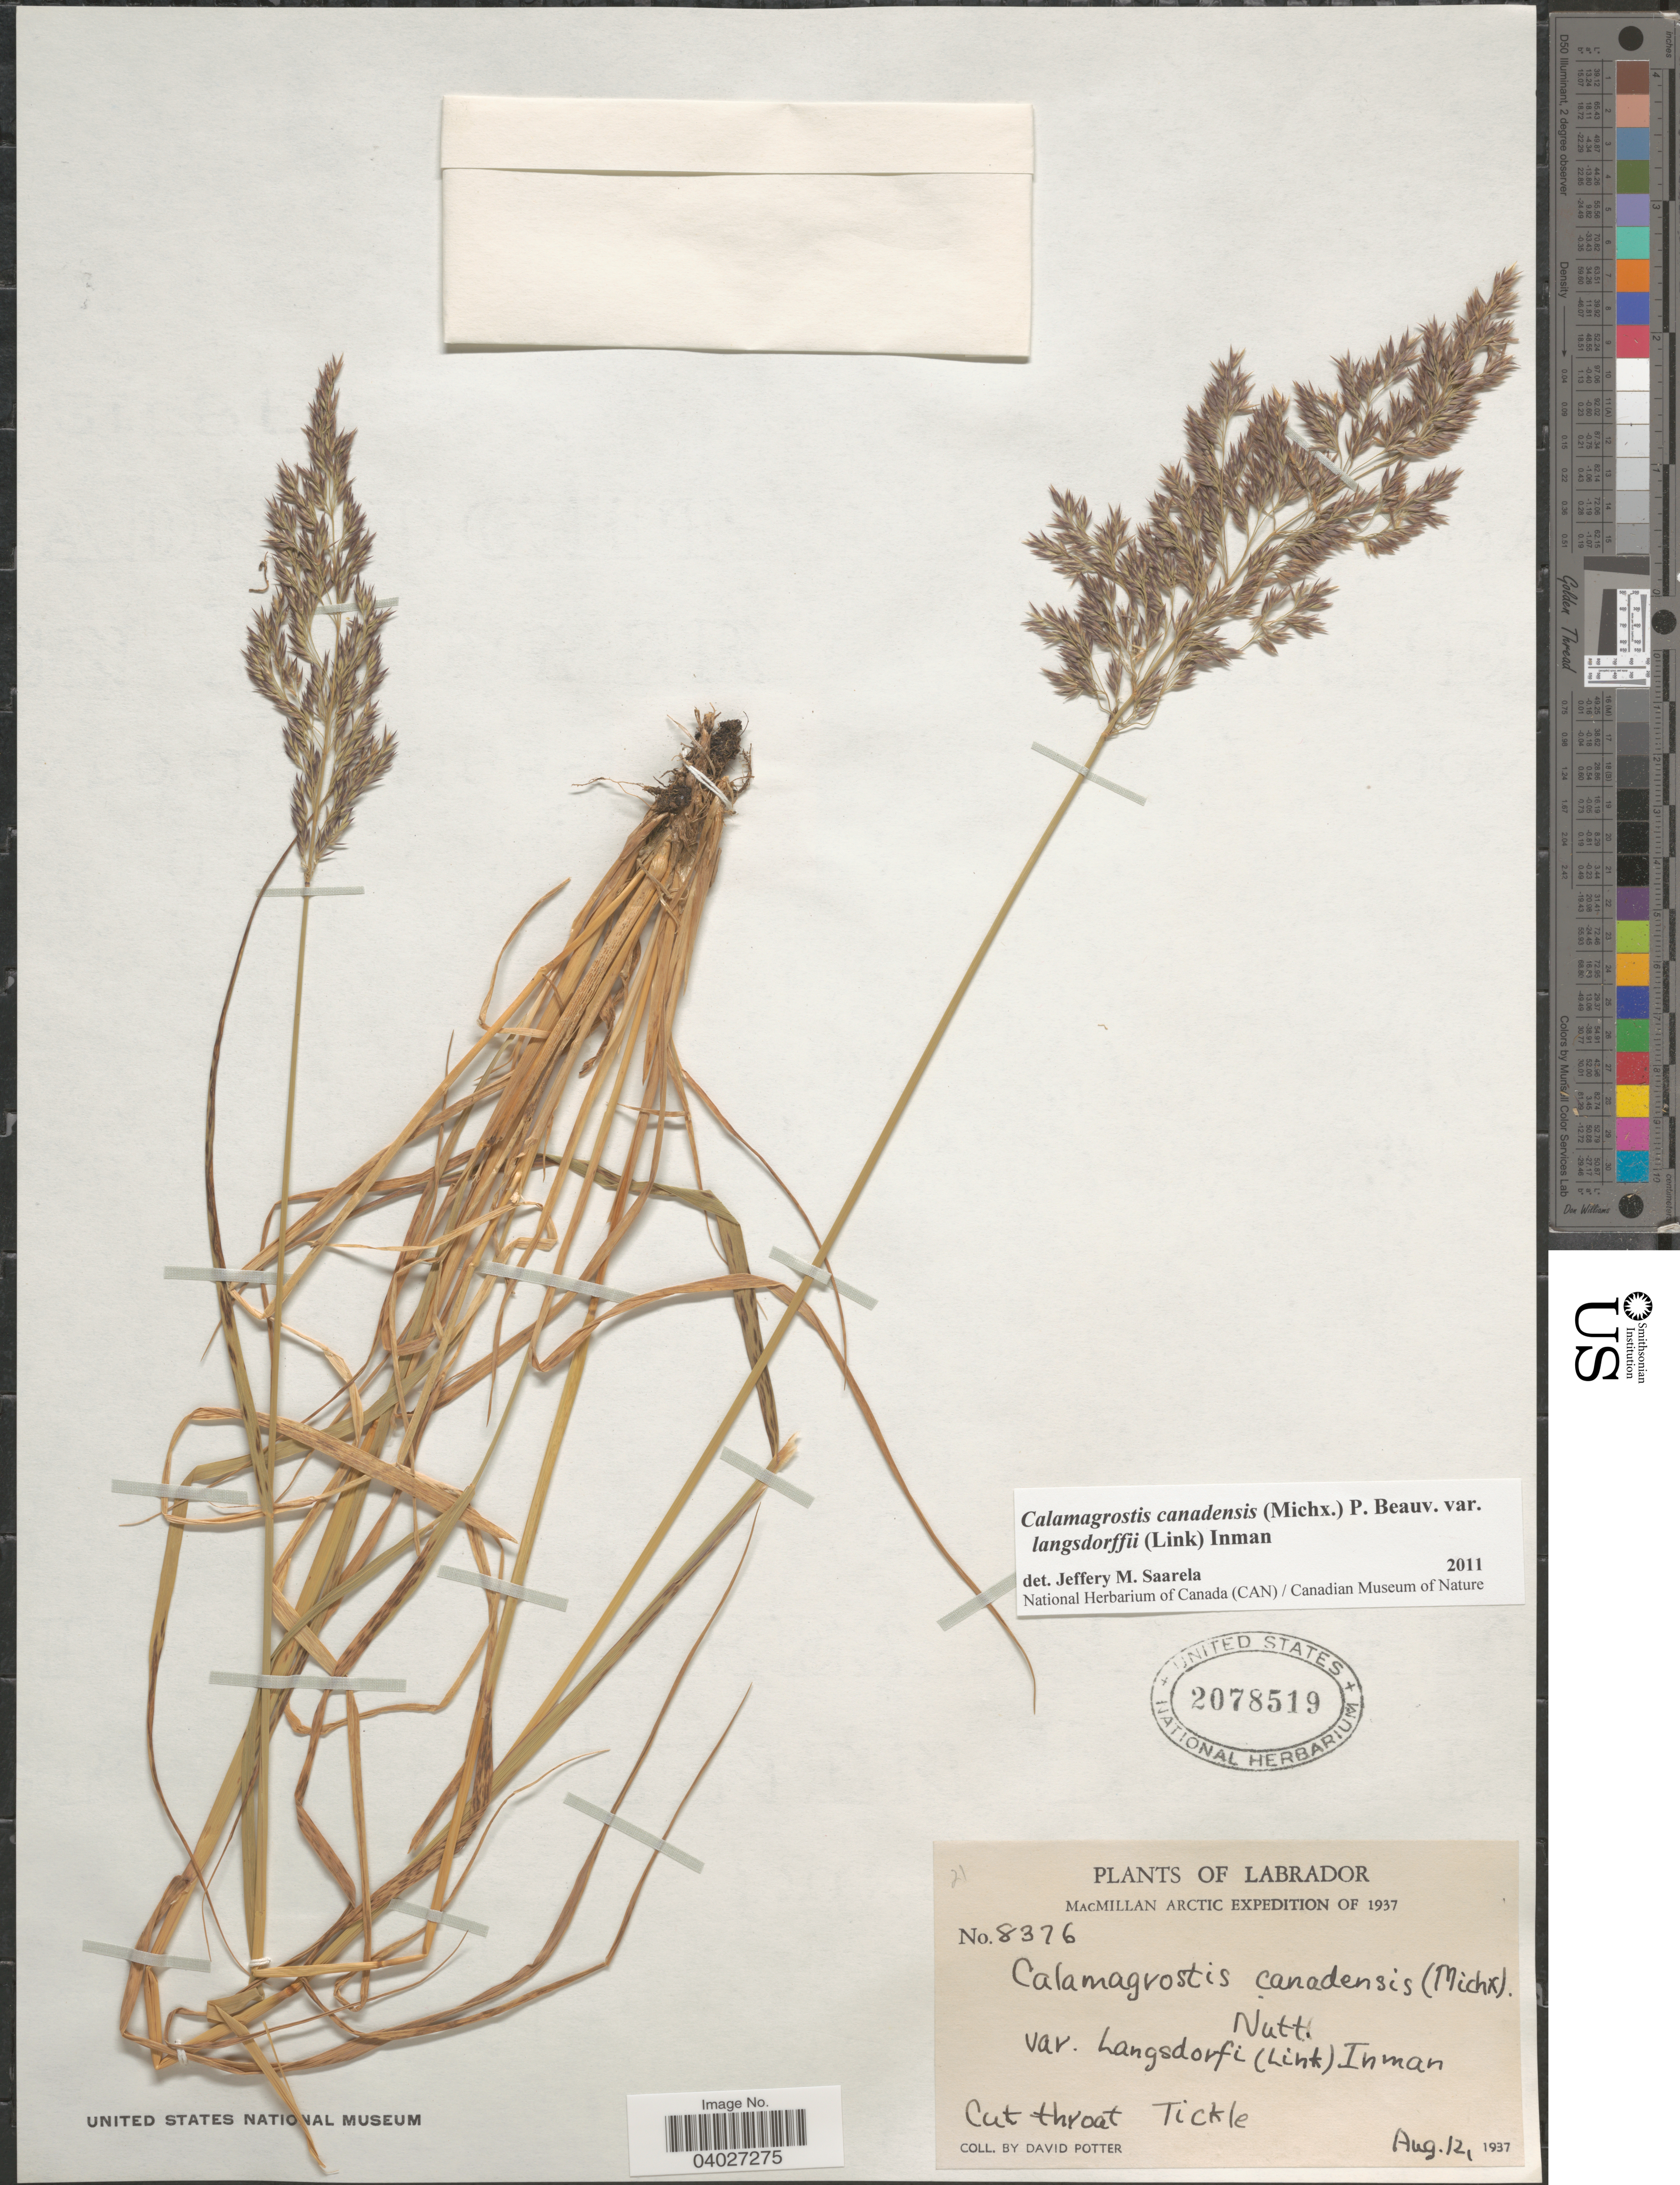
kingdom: Plantae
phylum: Tracheophyta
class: Liliopsida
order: Poales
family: Poaceae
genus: Calamagrostis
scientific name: Calamagrostis canadensis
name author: (Michx.) P. Beauv.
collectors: D. Potter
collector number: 8376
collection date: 1937-08-12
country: Canada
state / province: Newfoundland and Labrador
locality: Labrador. Cut throat Tickle.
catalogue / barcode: US 2078519